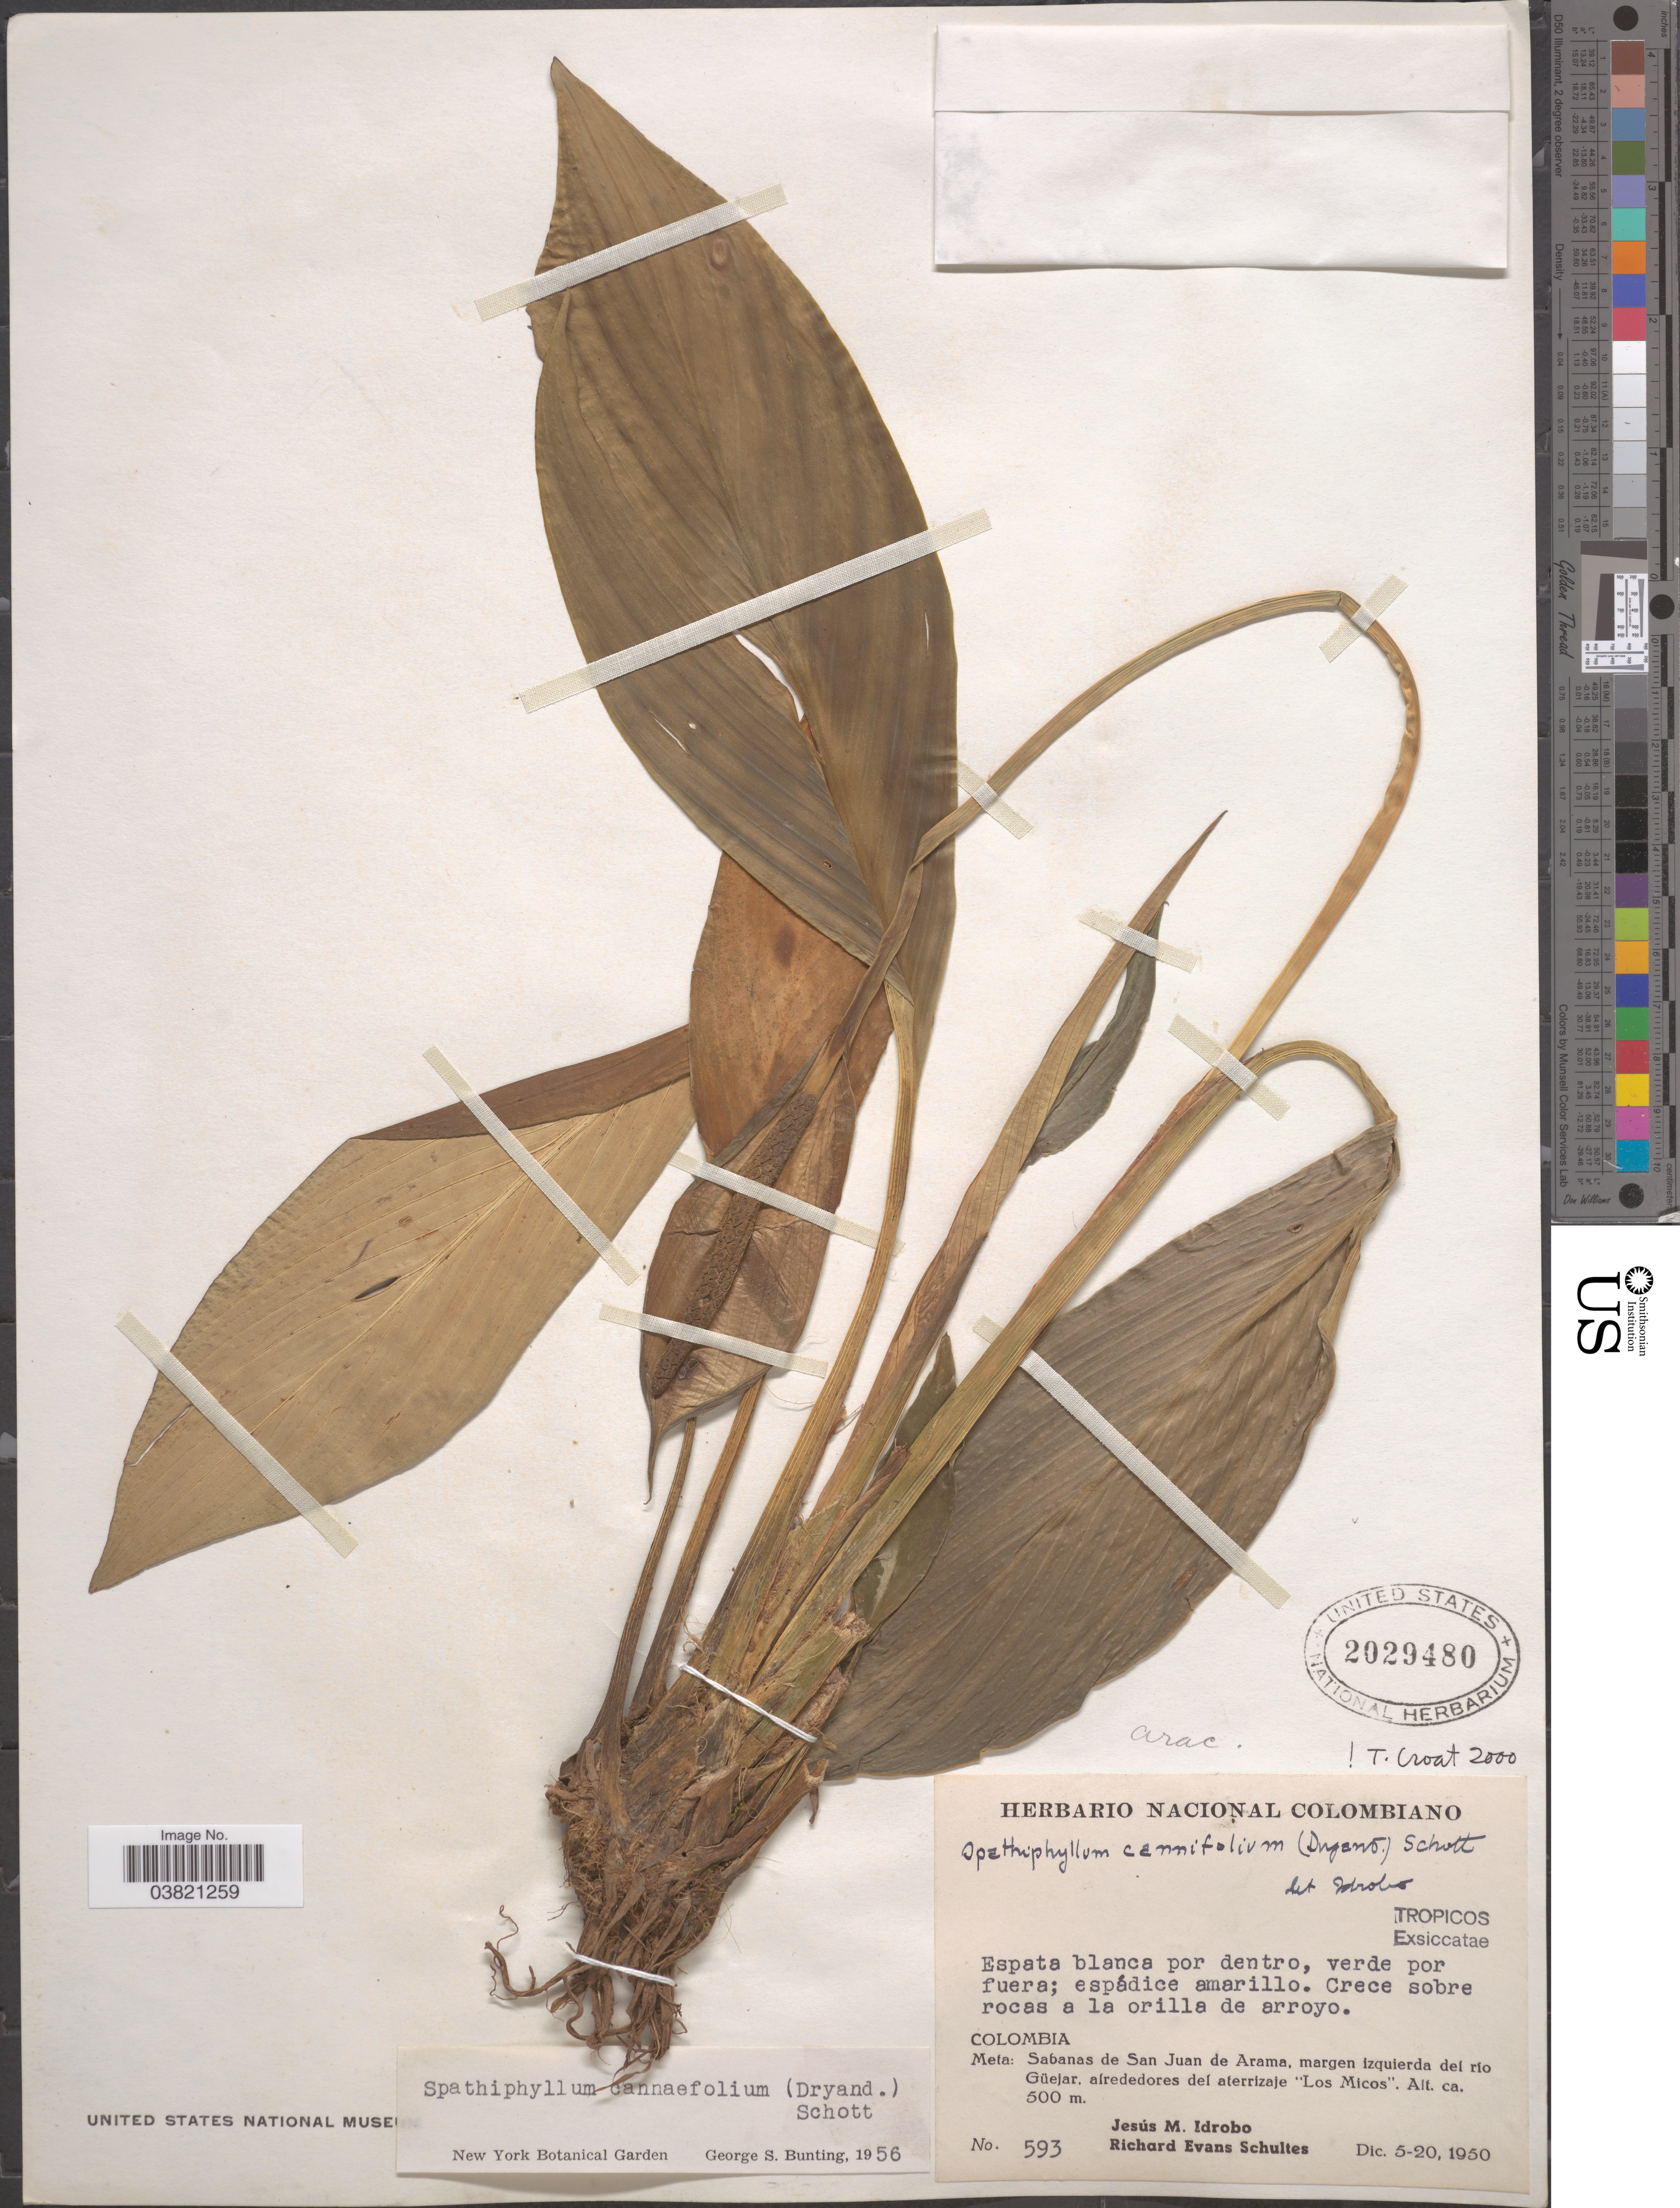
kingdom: Plantae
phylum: Tracheophyta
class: Liliopsida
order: Alismatales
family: Araceae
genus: Spathiphyllum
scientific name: Spathiphyllum cannifolium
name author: (Dryand. ex Sims) Schott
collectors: J. M. Idrobo & R. E. Schultes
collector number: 593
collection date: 1950-12-05/1950-12-20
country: Colombia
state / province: Meta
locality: Sabanas de San Juan de Arama, margen izquierda del río Güejar, alrededores del aterrizaje "Los Micos".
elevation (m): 500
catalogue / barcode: US 2029480